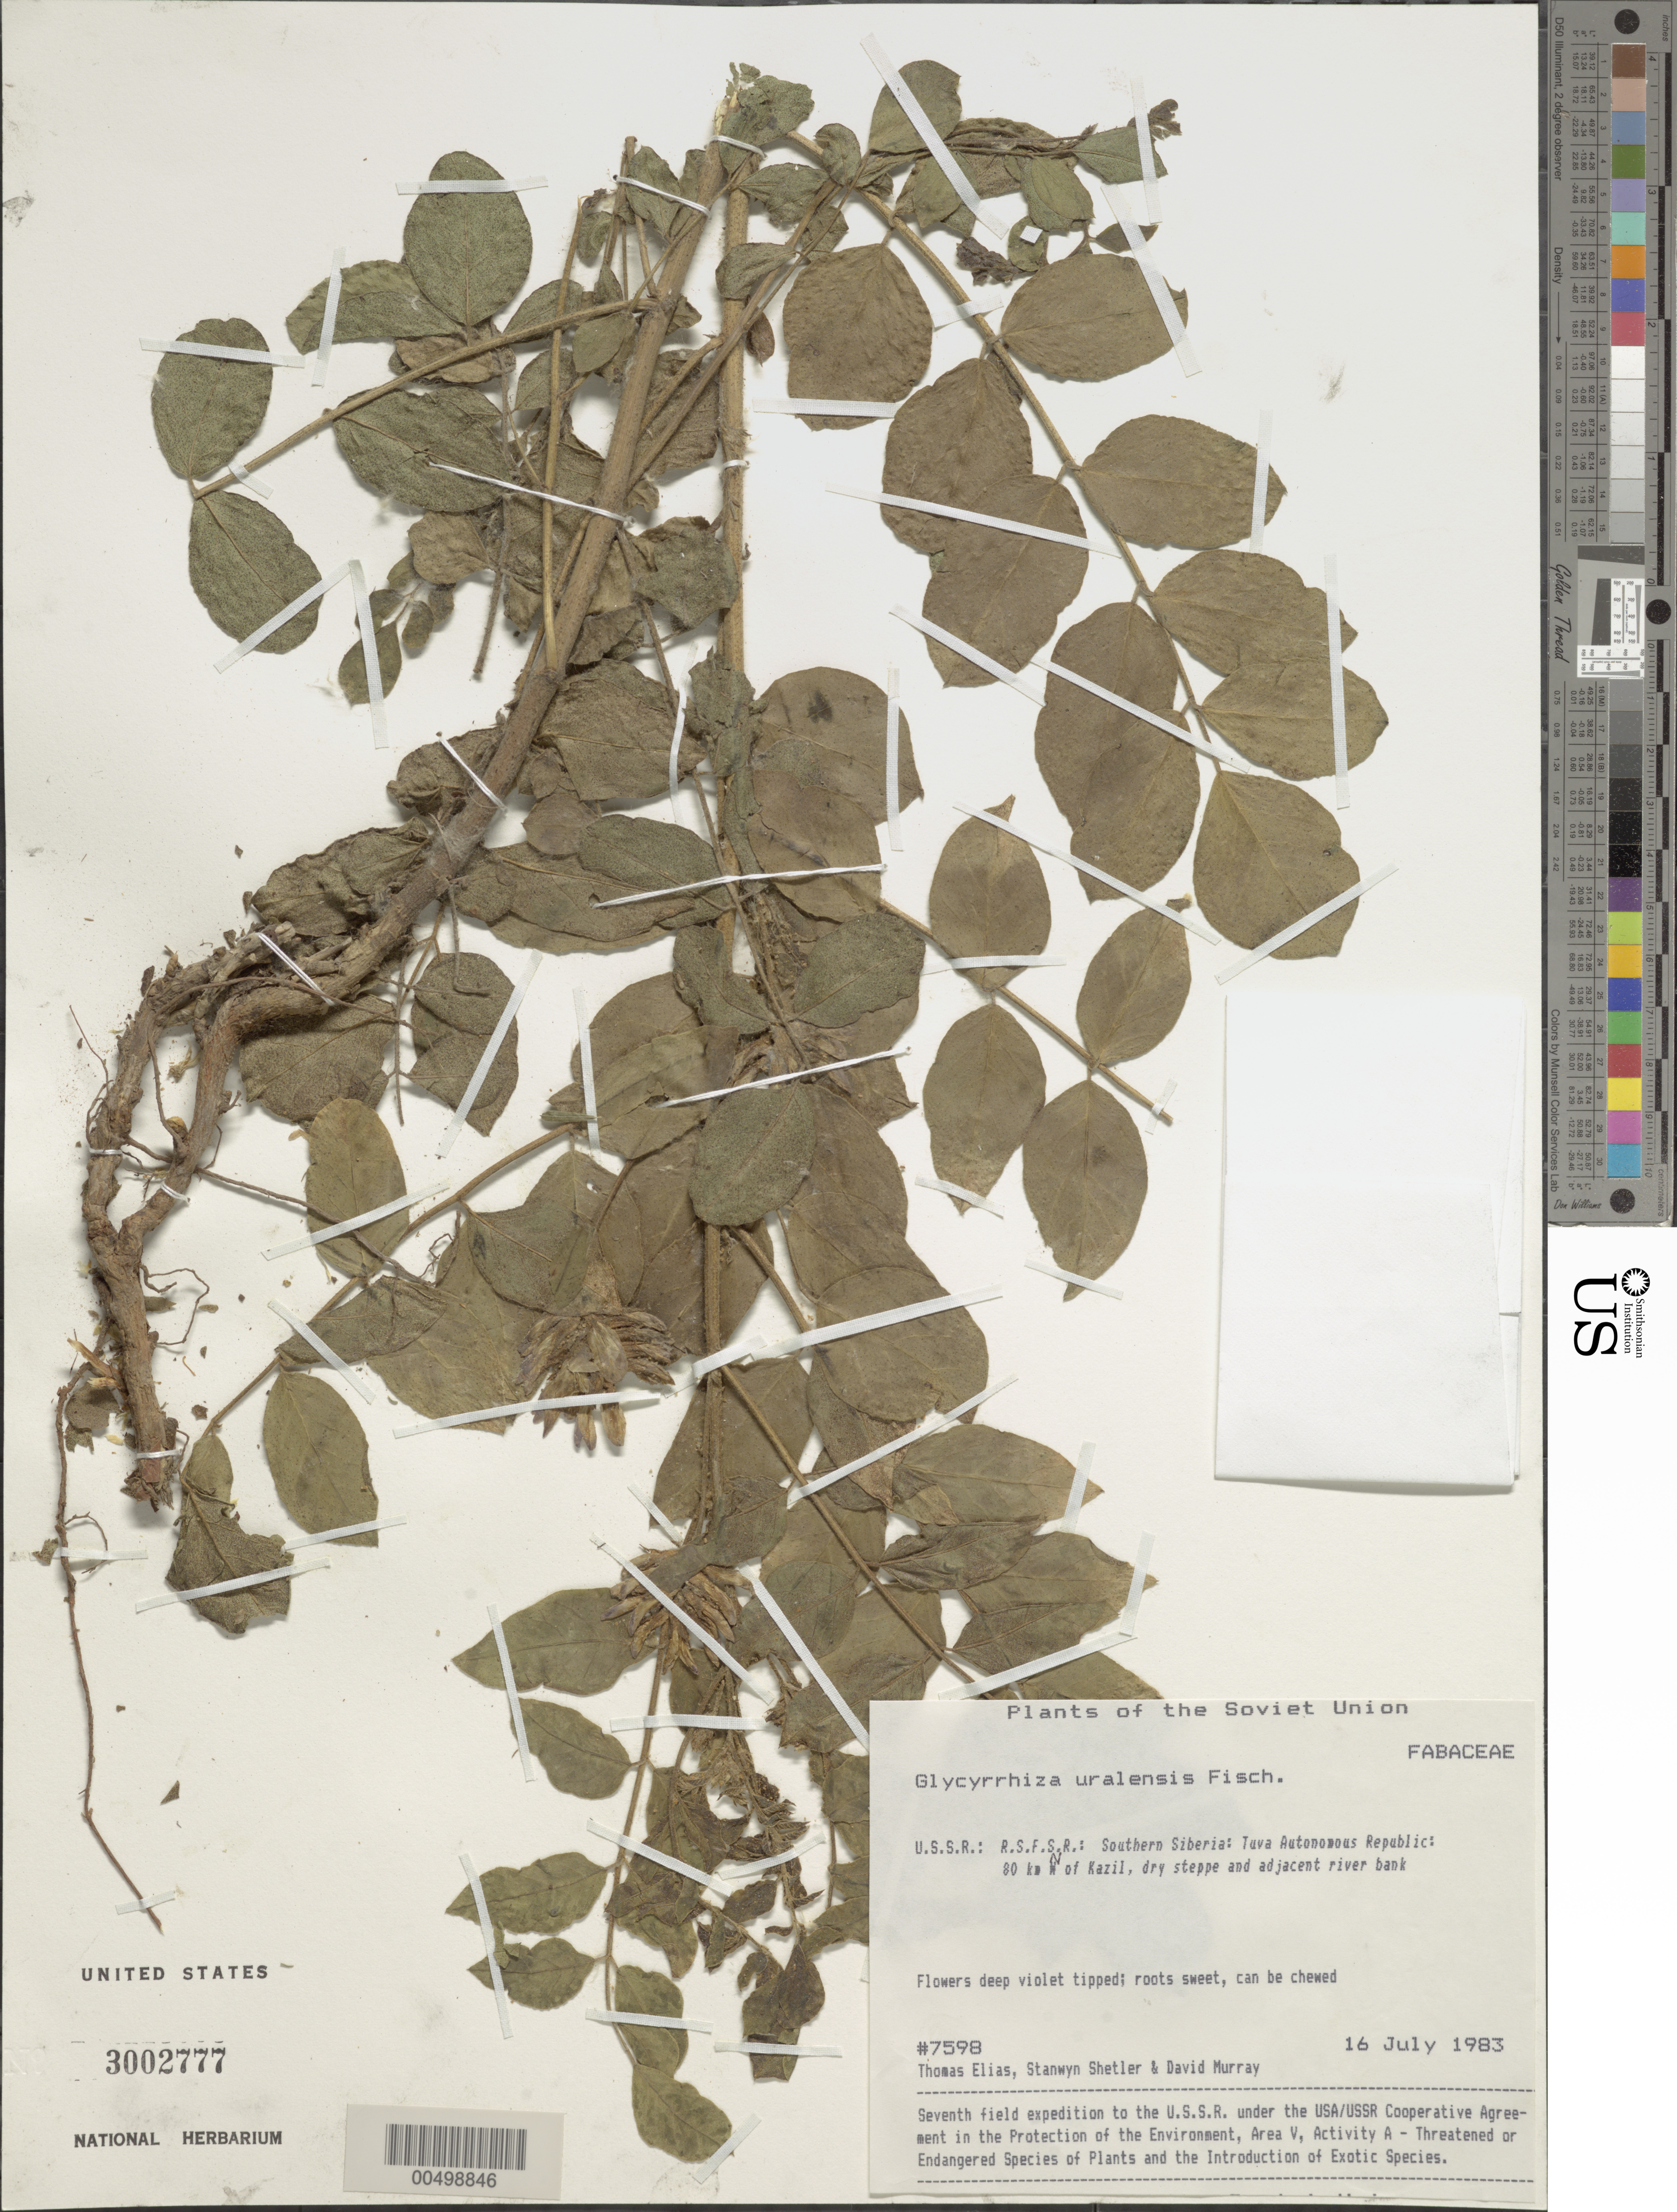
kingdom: Plantae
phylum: Tracheophyta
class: Magnoliopsida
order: Fabales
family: Fabaceae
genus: Glycyrrhiza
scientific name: Glycyrrhiza uralensis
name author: Fisch.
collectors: T. Elias, S. Shetler & D. F. Murray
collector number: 7598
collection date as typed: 16 Jul 1983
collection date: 1983-07-16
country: Russian Federation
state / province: Tuva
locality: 80 km N of Kazil [Kyzyl]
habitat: dry steppe and adjacent river bank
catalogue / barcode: US 3002777